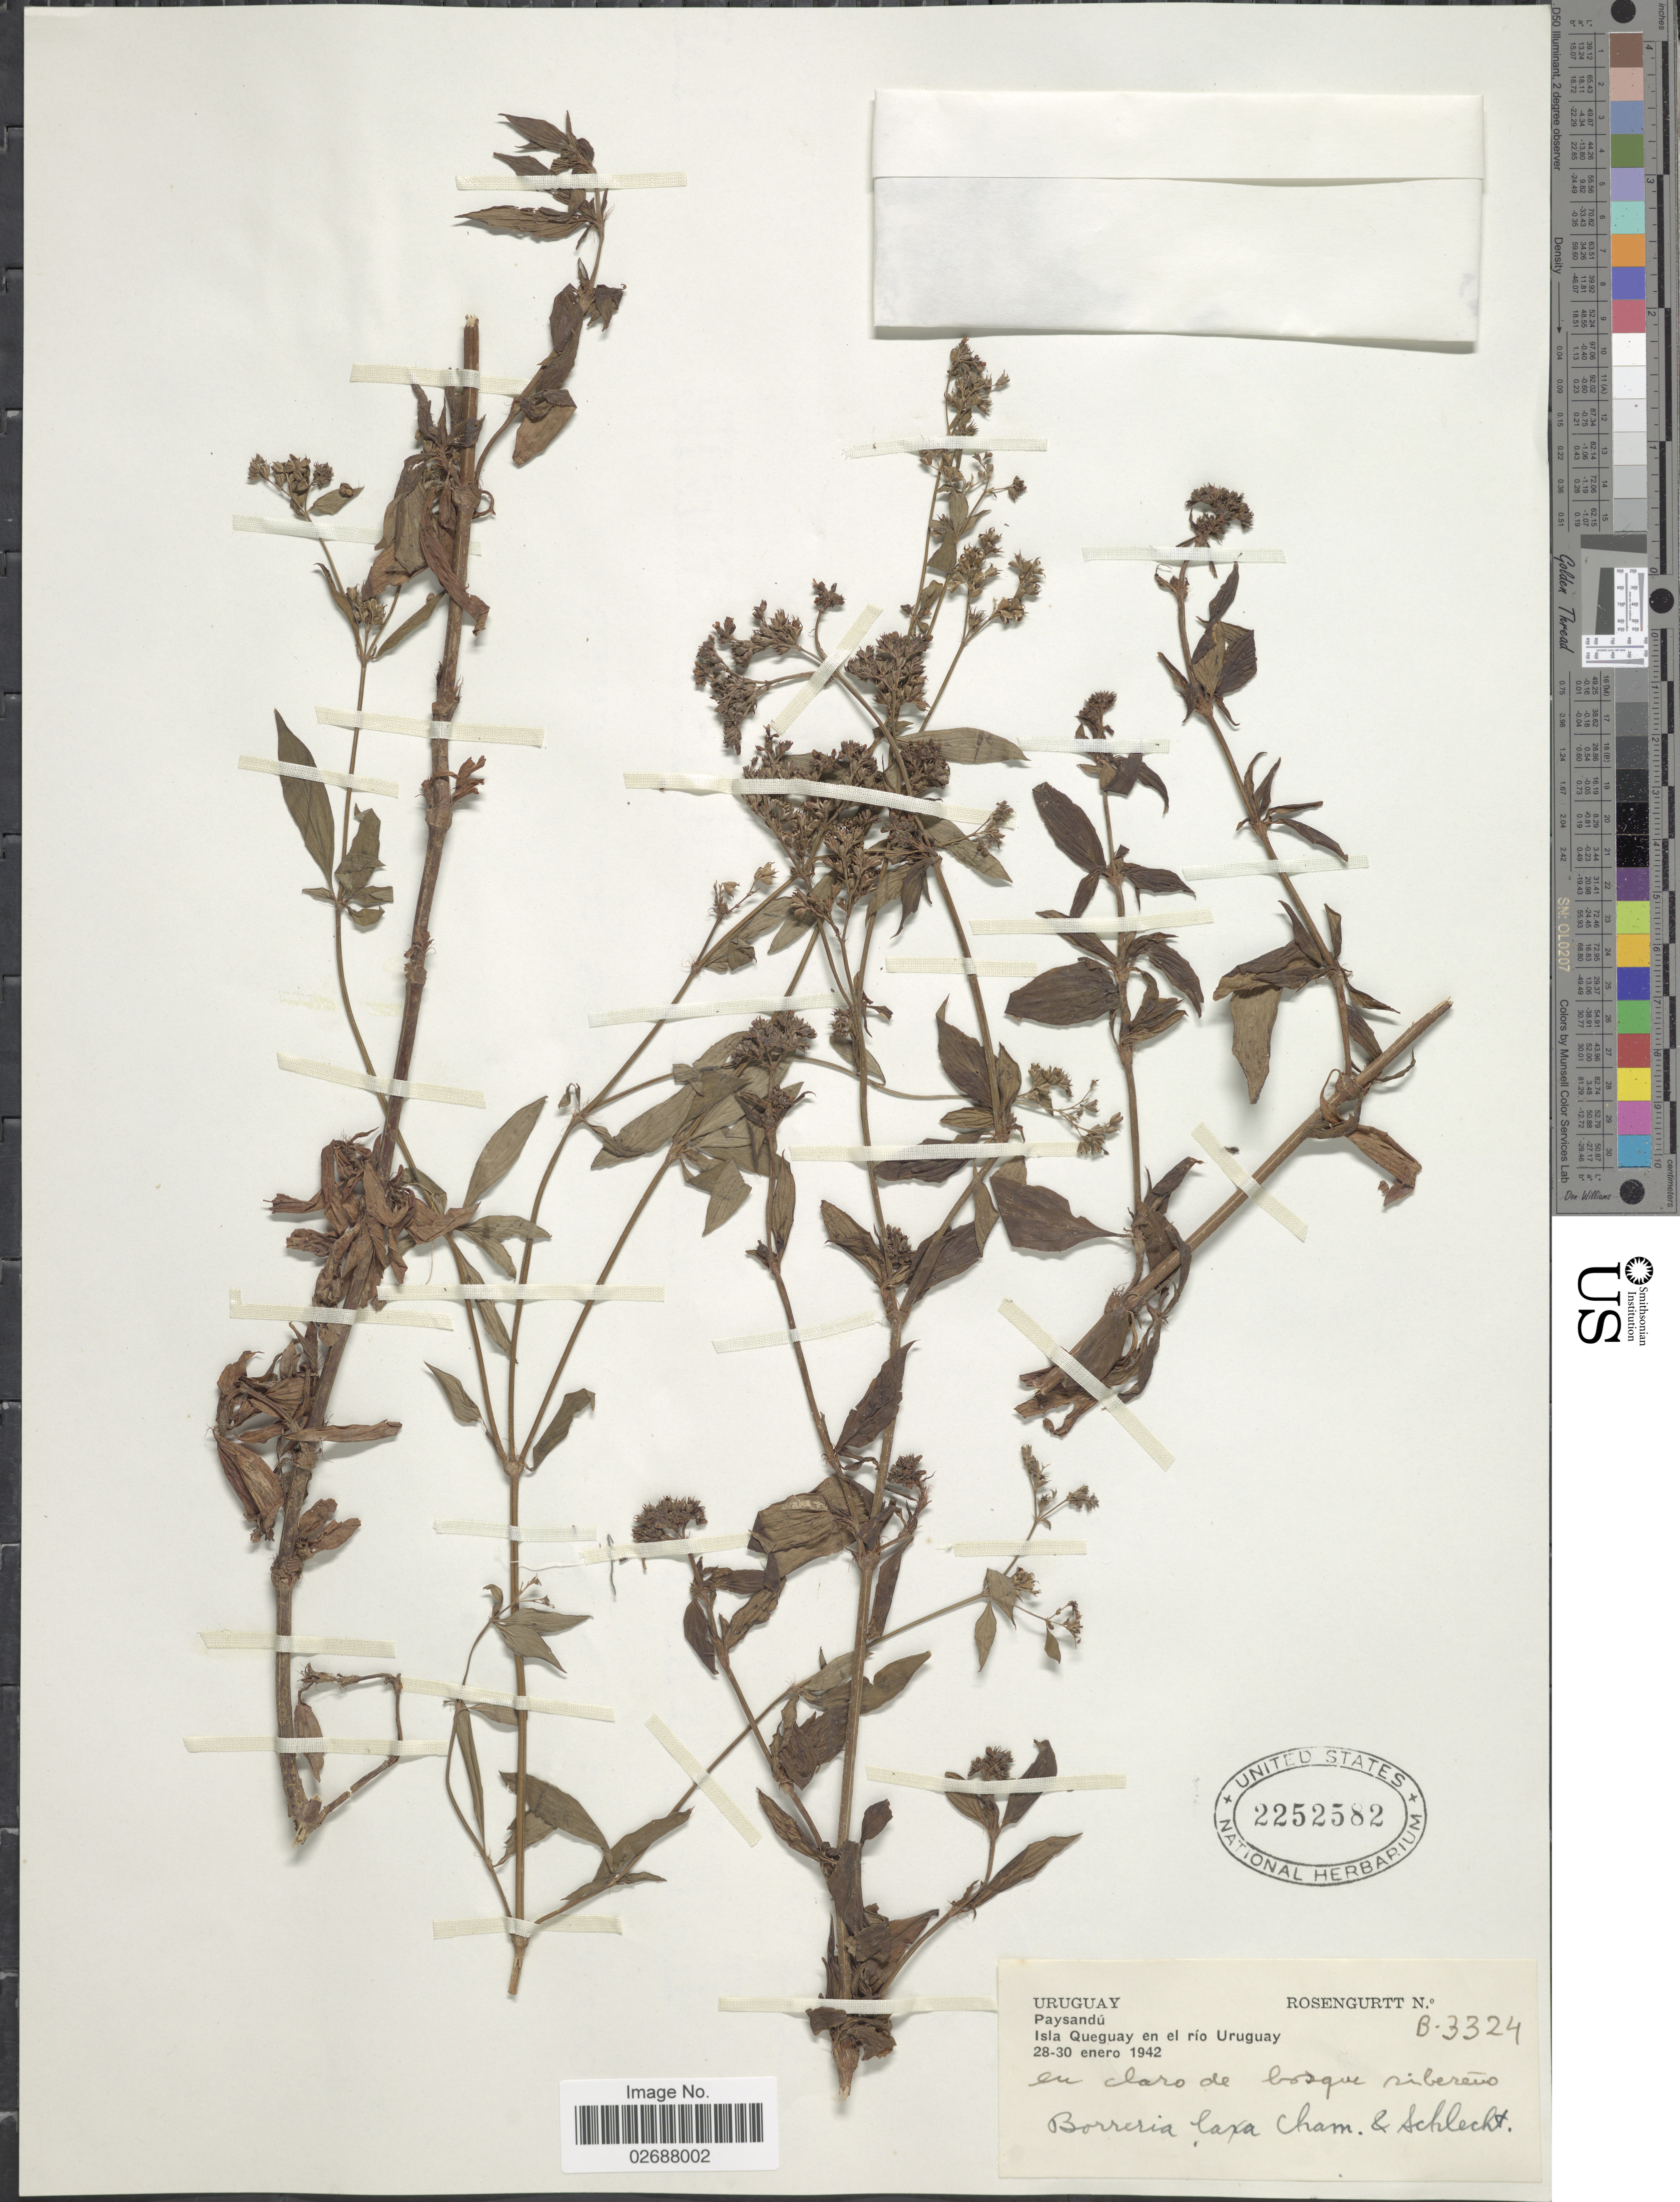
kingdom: Plantae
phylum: Tracheophyta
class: Magnoliopsida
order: Gentianales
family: Rubiaceae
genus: Galianthe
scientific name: Galianthe laxa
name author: (Cham. & Schltdl.) E.L. Cabral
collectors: Rosengurtt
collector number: B-3324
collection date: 1942-01-28/1942-01-30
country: Uruguay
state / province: Paysandu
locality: Isla Queguay en el rio Uruguay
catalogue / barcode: US 2252582